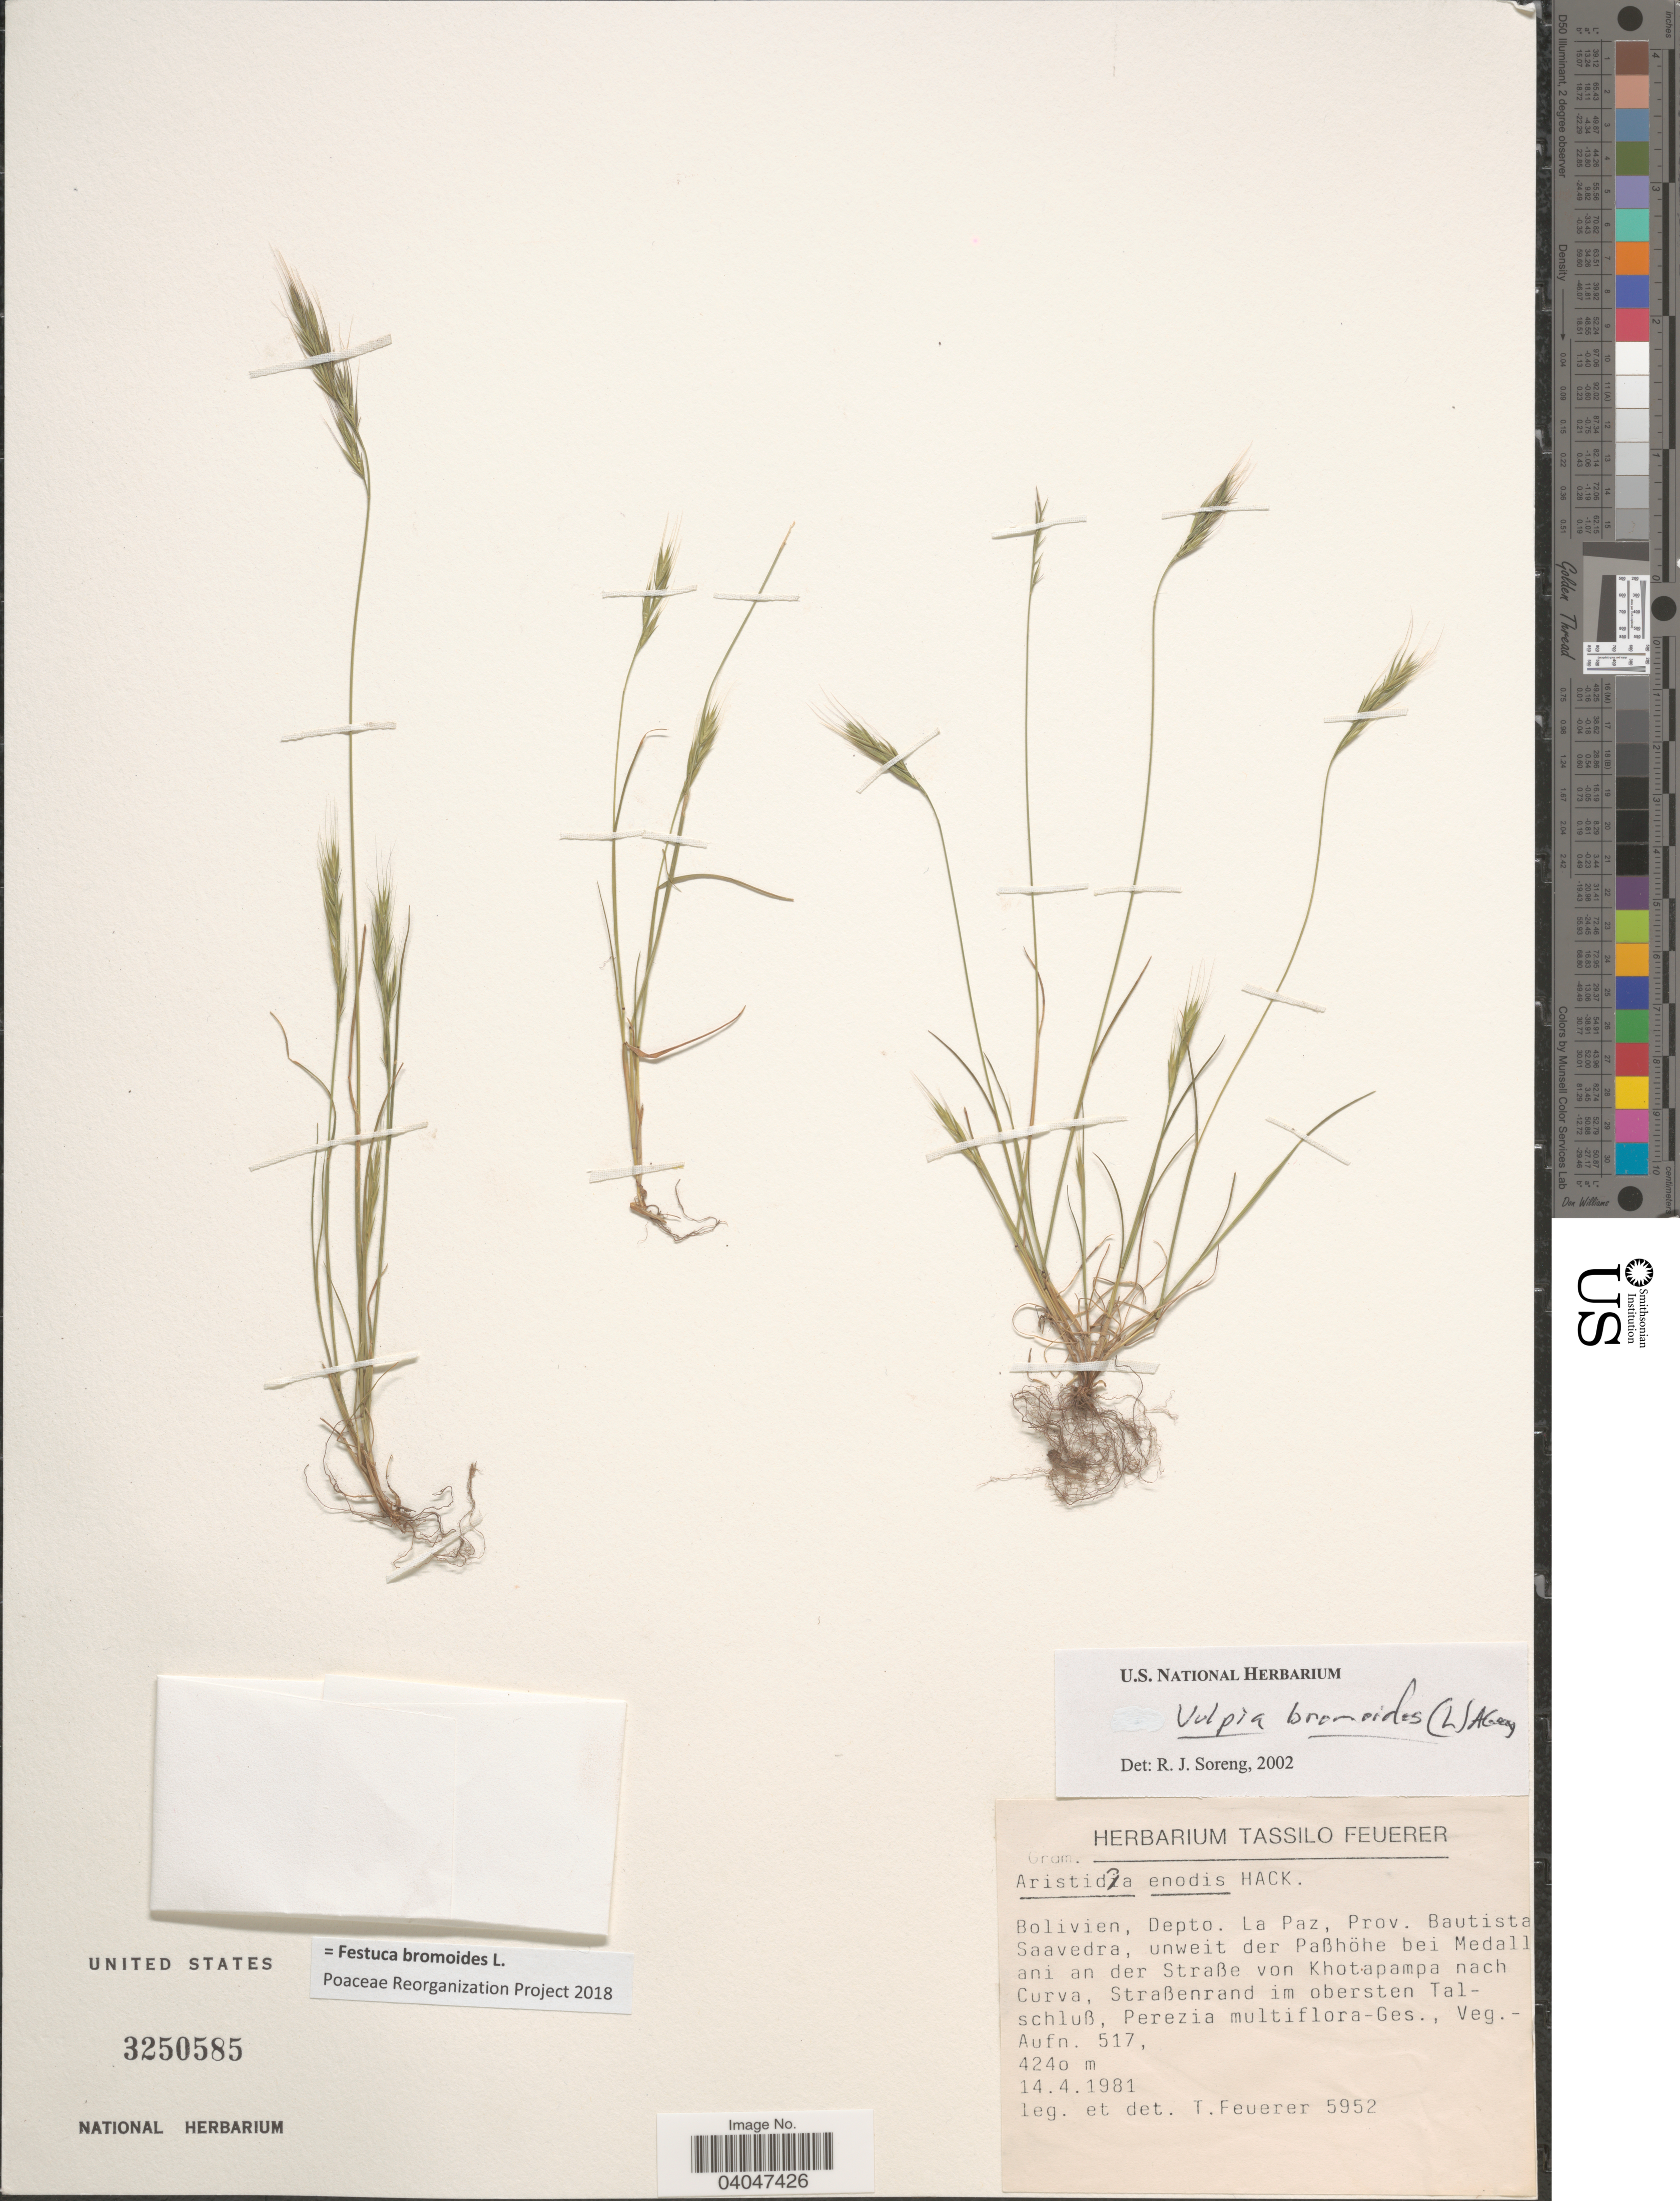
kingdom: Plantae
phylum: Tracheophyta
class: Liliopsida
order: Poales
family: Poaceae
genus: Festuca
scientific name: Festuca bromoides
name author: L.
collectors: T. Feuerer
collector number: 5952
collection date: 1981-04-14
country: Bolivia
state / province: La Paz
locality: Bolivien, Depto. La Paz, Prov. Bautista Saavedra, unweit der paßhöhe bei Medall ani an der Straße von Khotapampa nach Curva, Straßenrand im obersten Talschluß.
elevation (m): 4240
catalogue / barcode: US 3250585